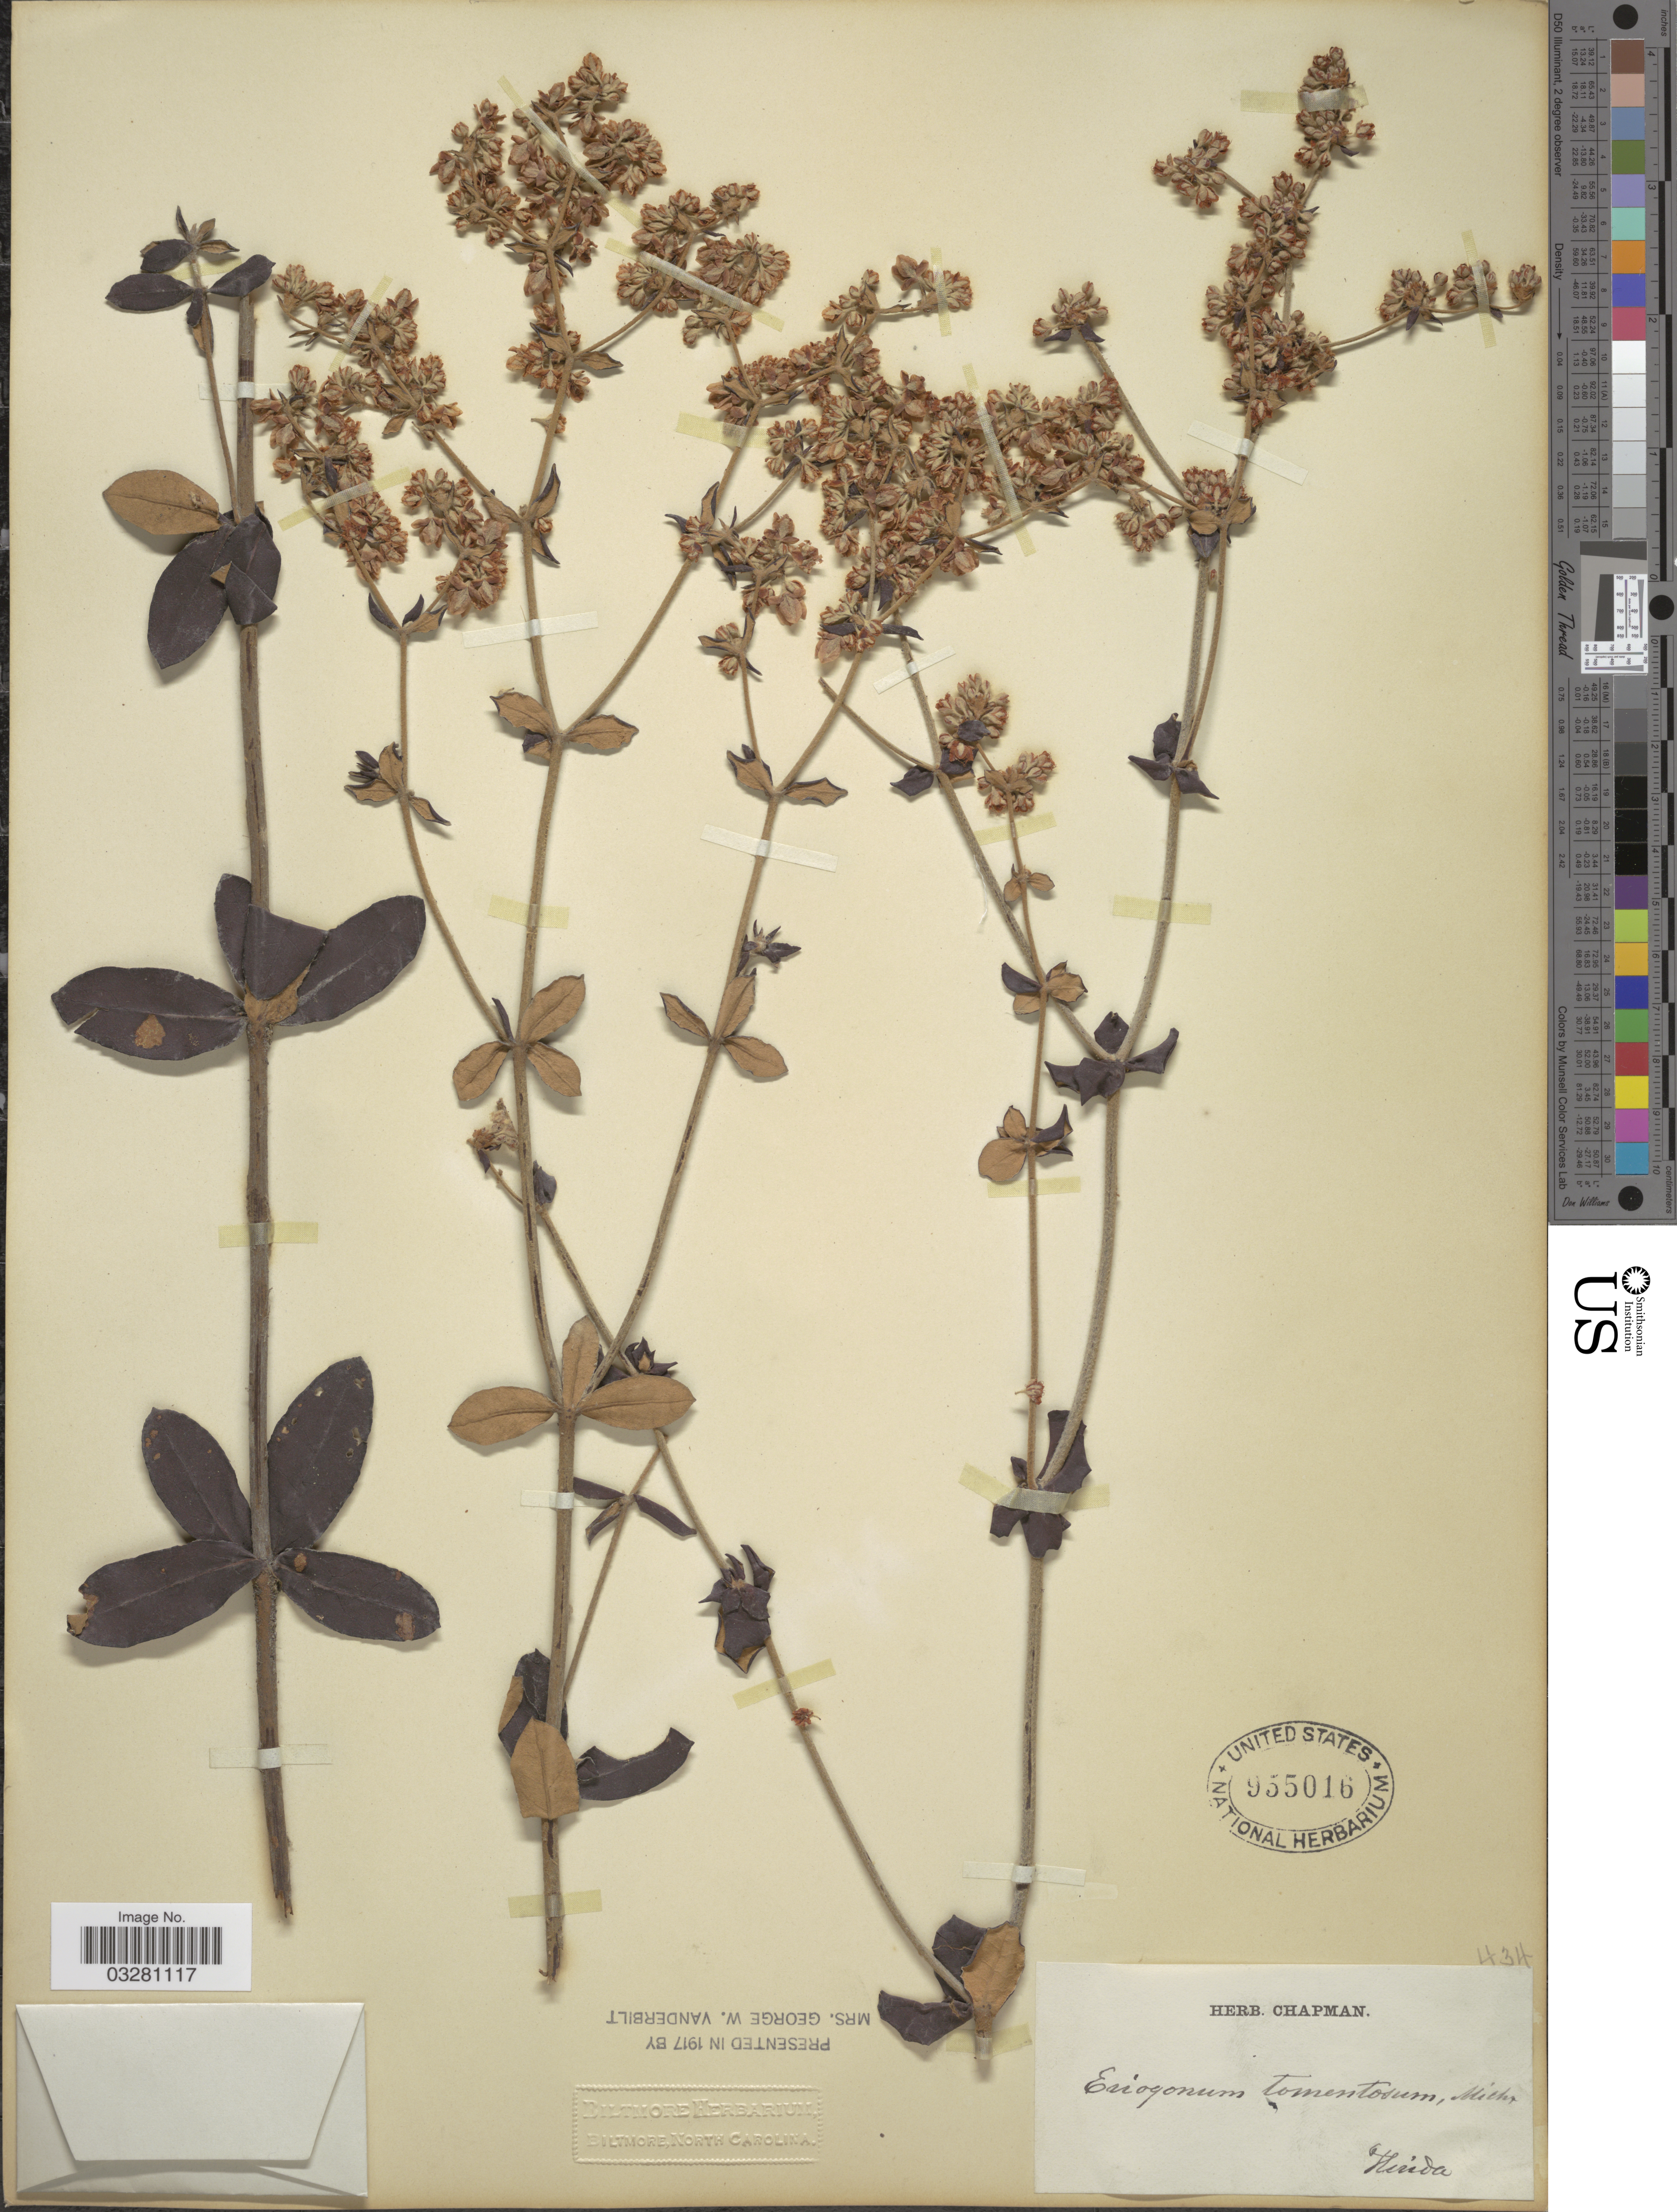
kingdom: Plantae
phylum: Tracheophyta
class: Magnoliopsida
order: Caryophyllales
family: Polygonaceae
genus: Eriogonum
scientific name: Eriogonum tomentosum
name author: Michx.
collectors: ex herb. Chapman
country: United States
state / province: Florida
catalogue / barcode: US 955016